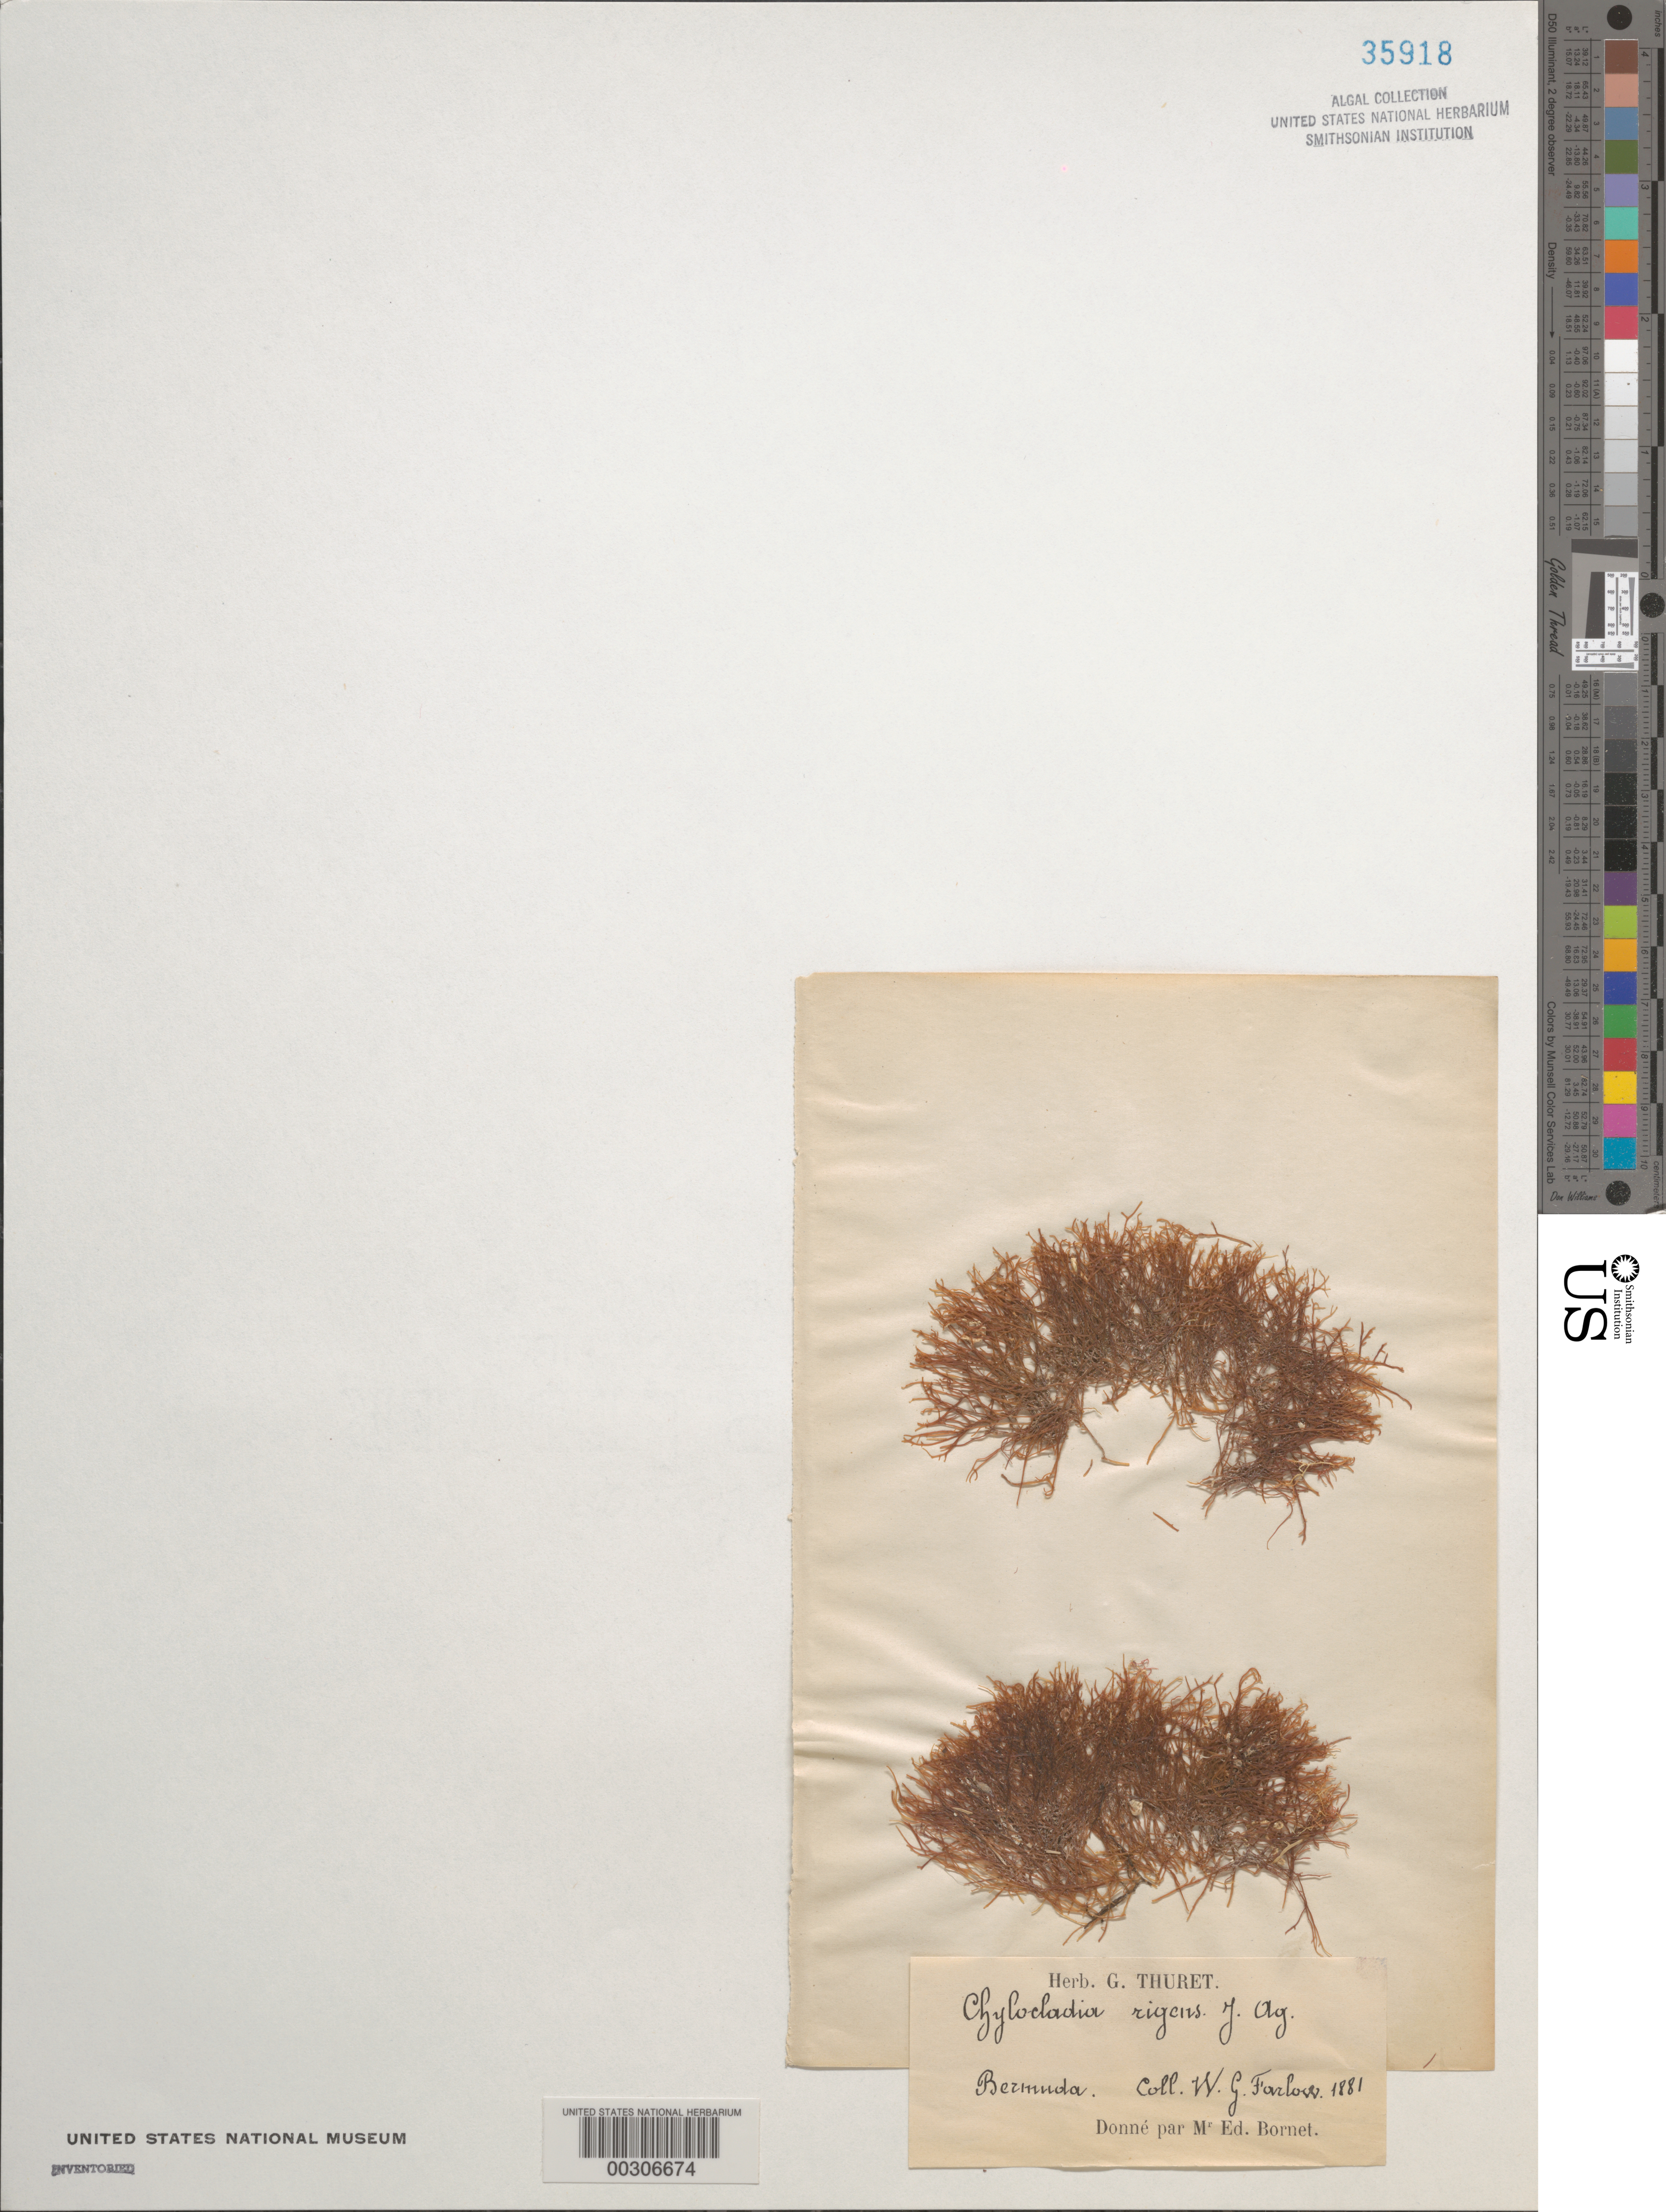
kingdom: Plantae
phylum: Rhodophyta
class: Florideophyceae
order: Rhodymeniales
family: Champiaceae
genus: Chylocladia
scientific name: Chylocladia rigens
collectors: W. G. Farlow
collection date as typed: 1881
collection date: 1881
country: Bermuda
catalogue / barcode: US 35918